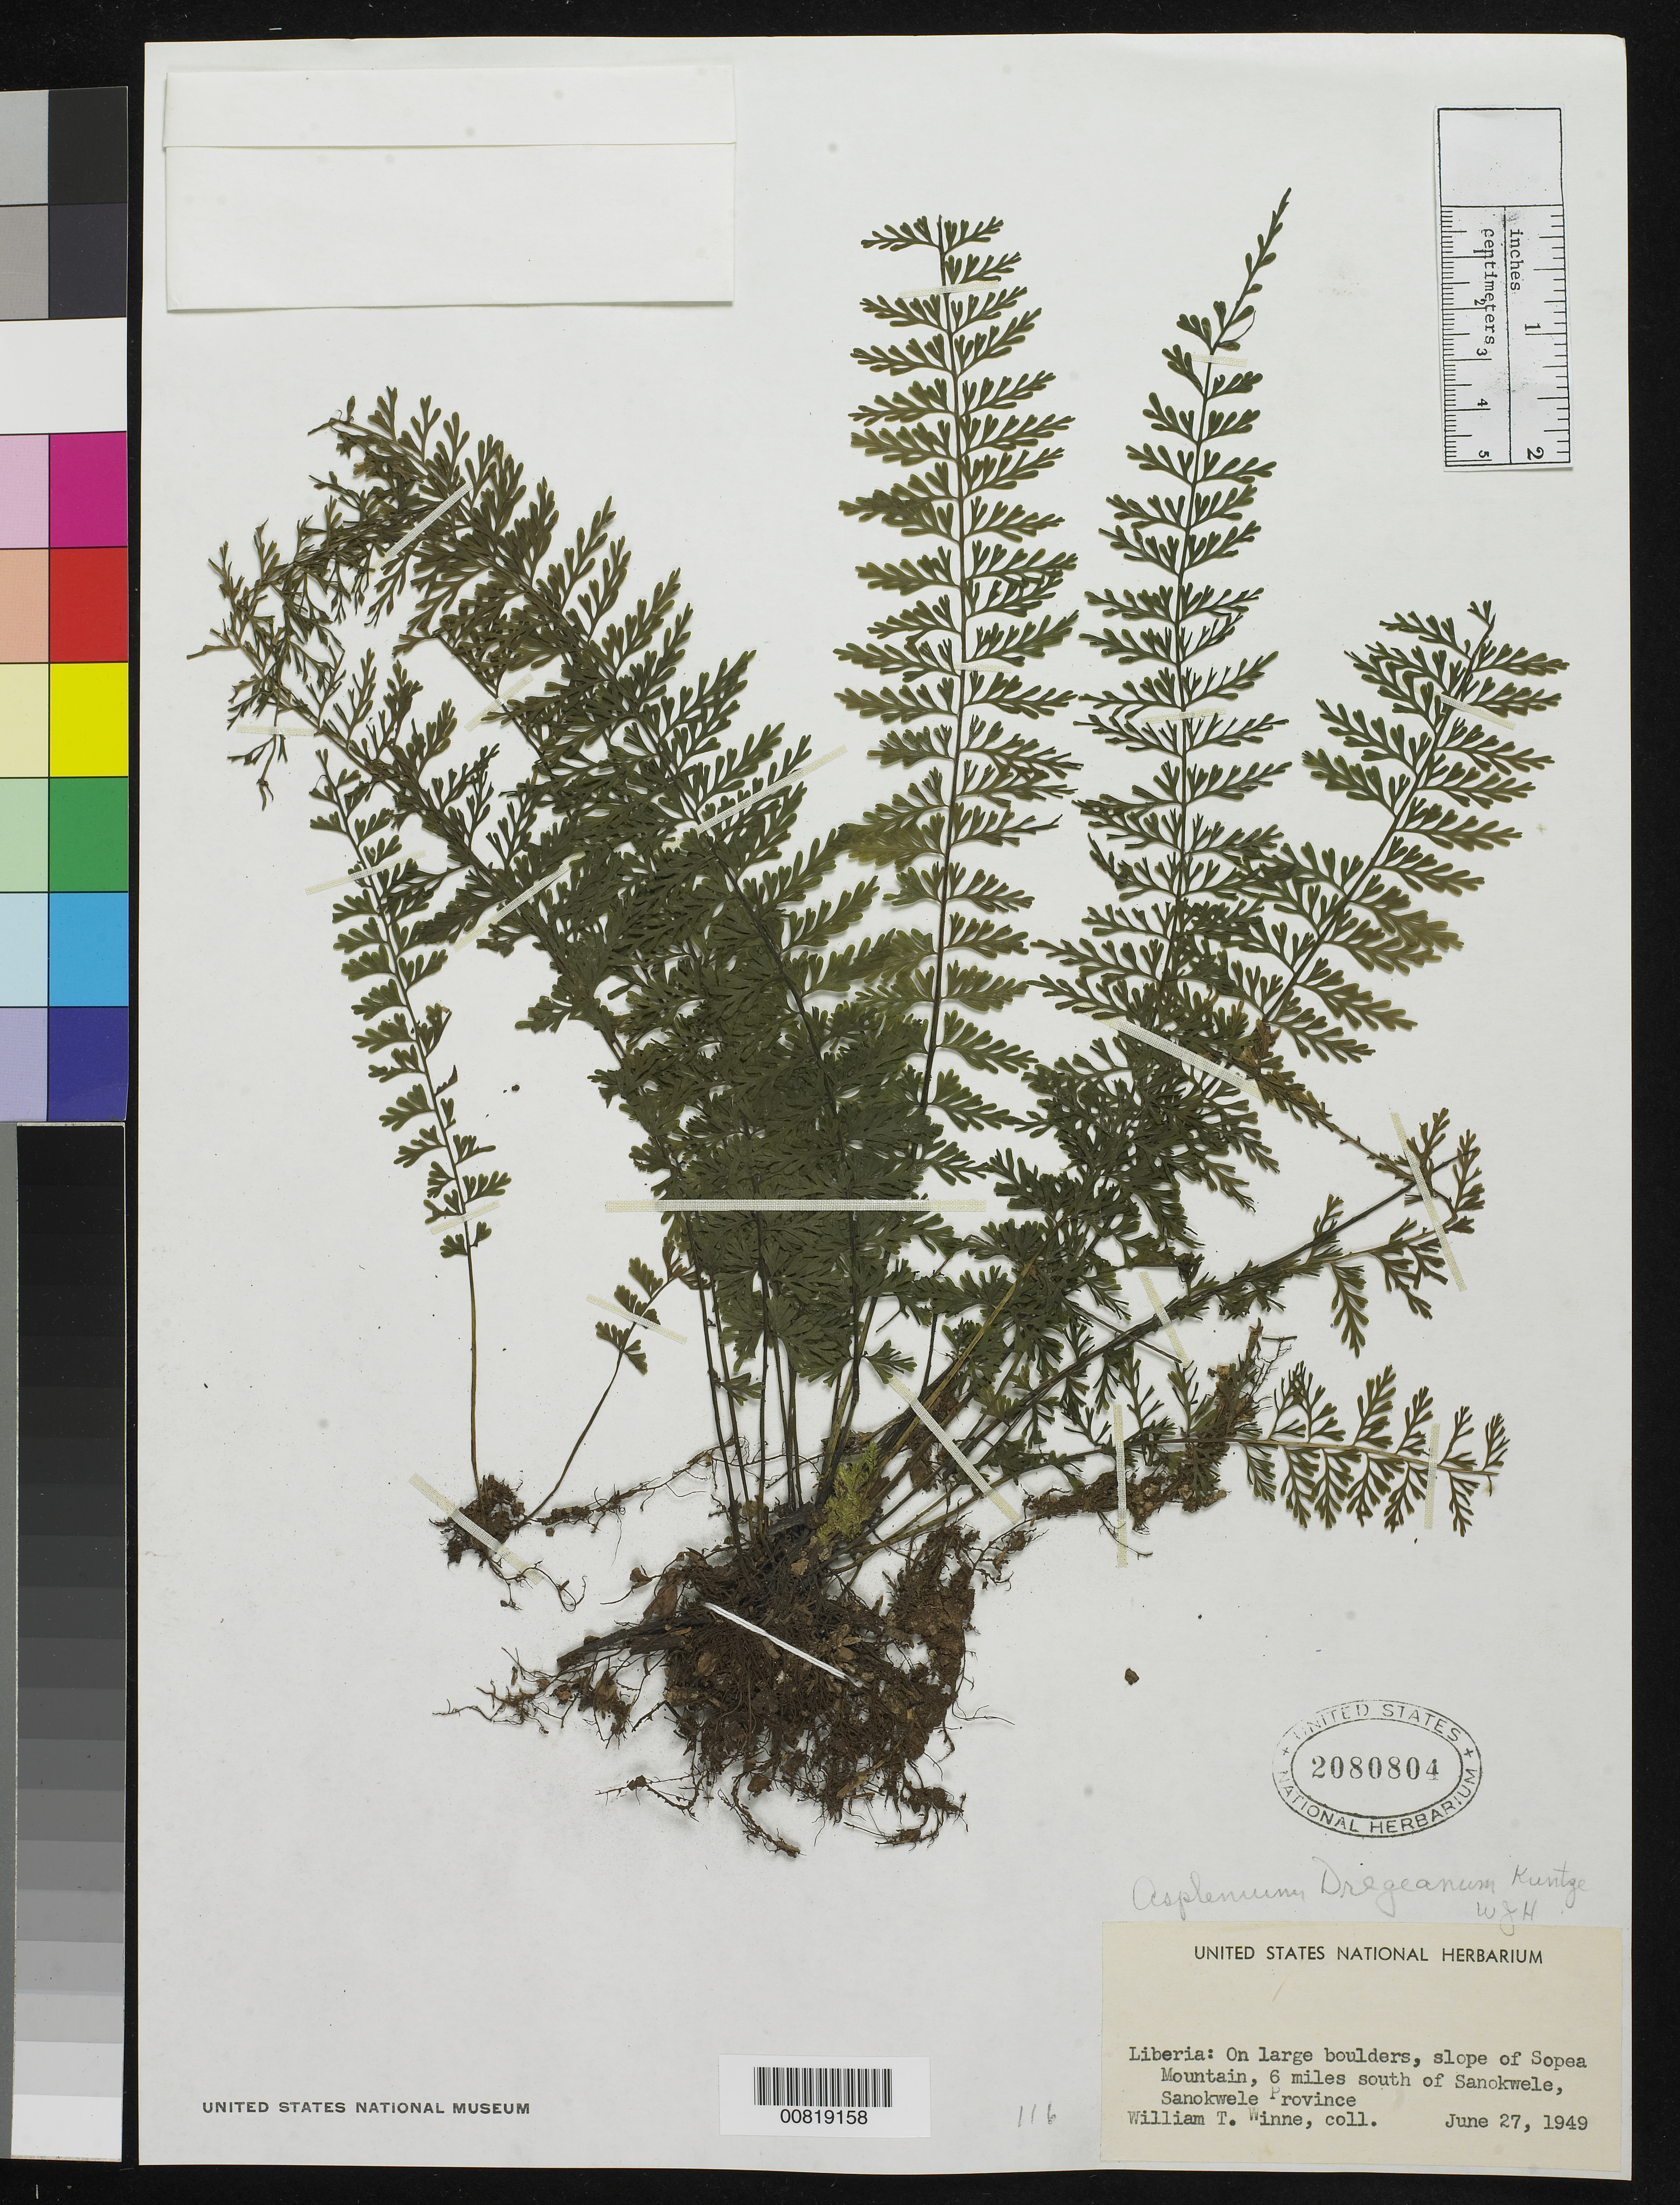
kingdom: Plantae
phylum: Tracheophyta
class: Polypodiopsida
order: Polypodiales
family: Aspleniaceae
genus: Asplenium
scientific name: Asplenium dregeanum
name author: Kunze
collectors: -. Winne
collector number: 116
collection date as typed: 27 Jun 1949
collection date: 1949-06-27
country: Liberia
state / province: Nimba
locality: slope of Sopea Mountain, 6 miles S of Sanokwele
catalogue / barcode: US 2080804